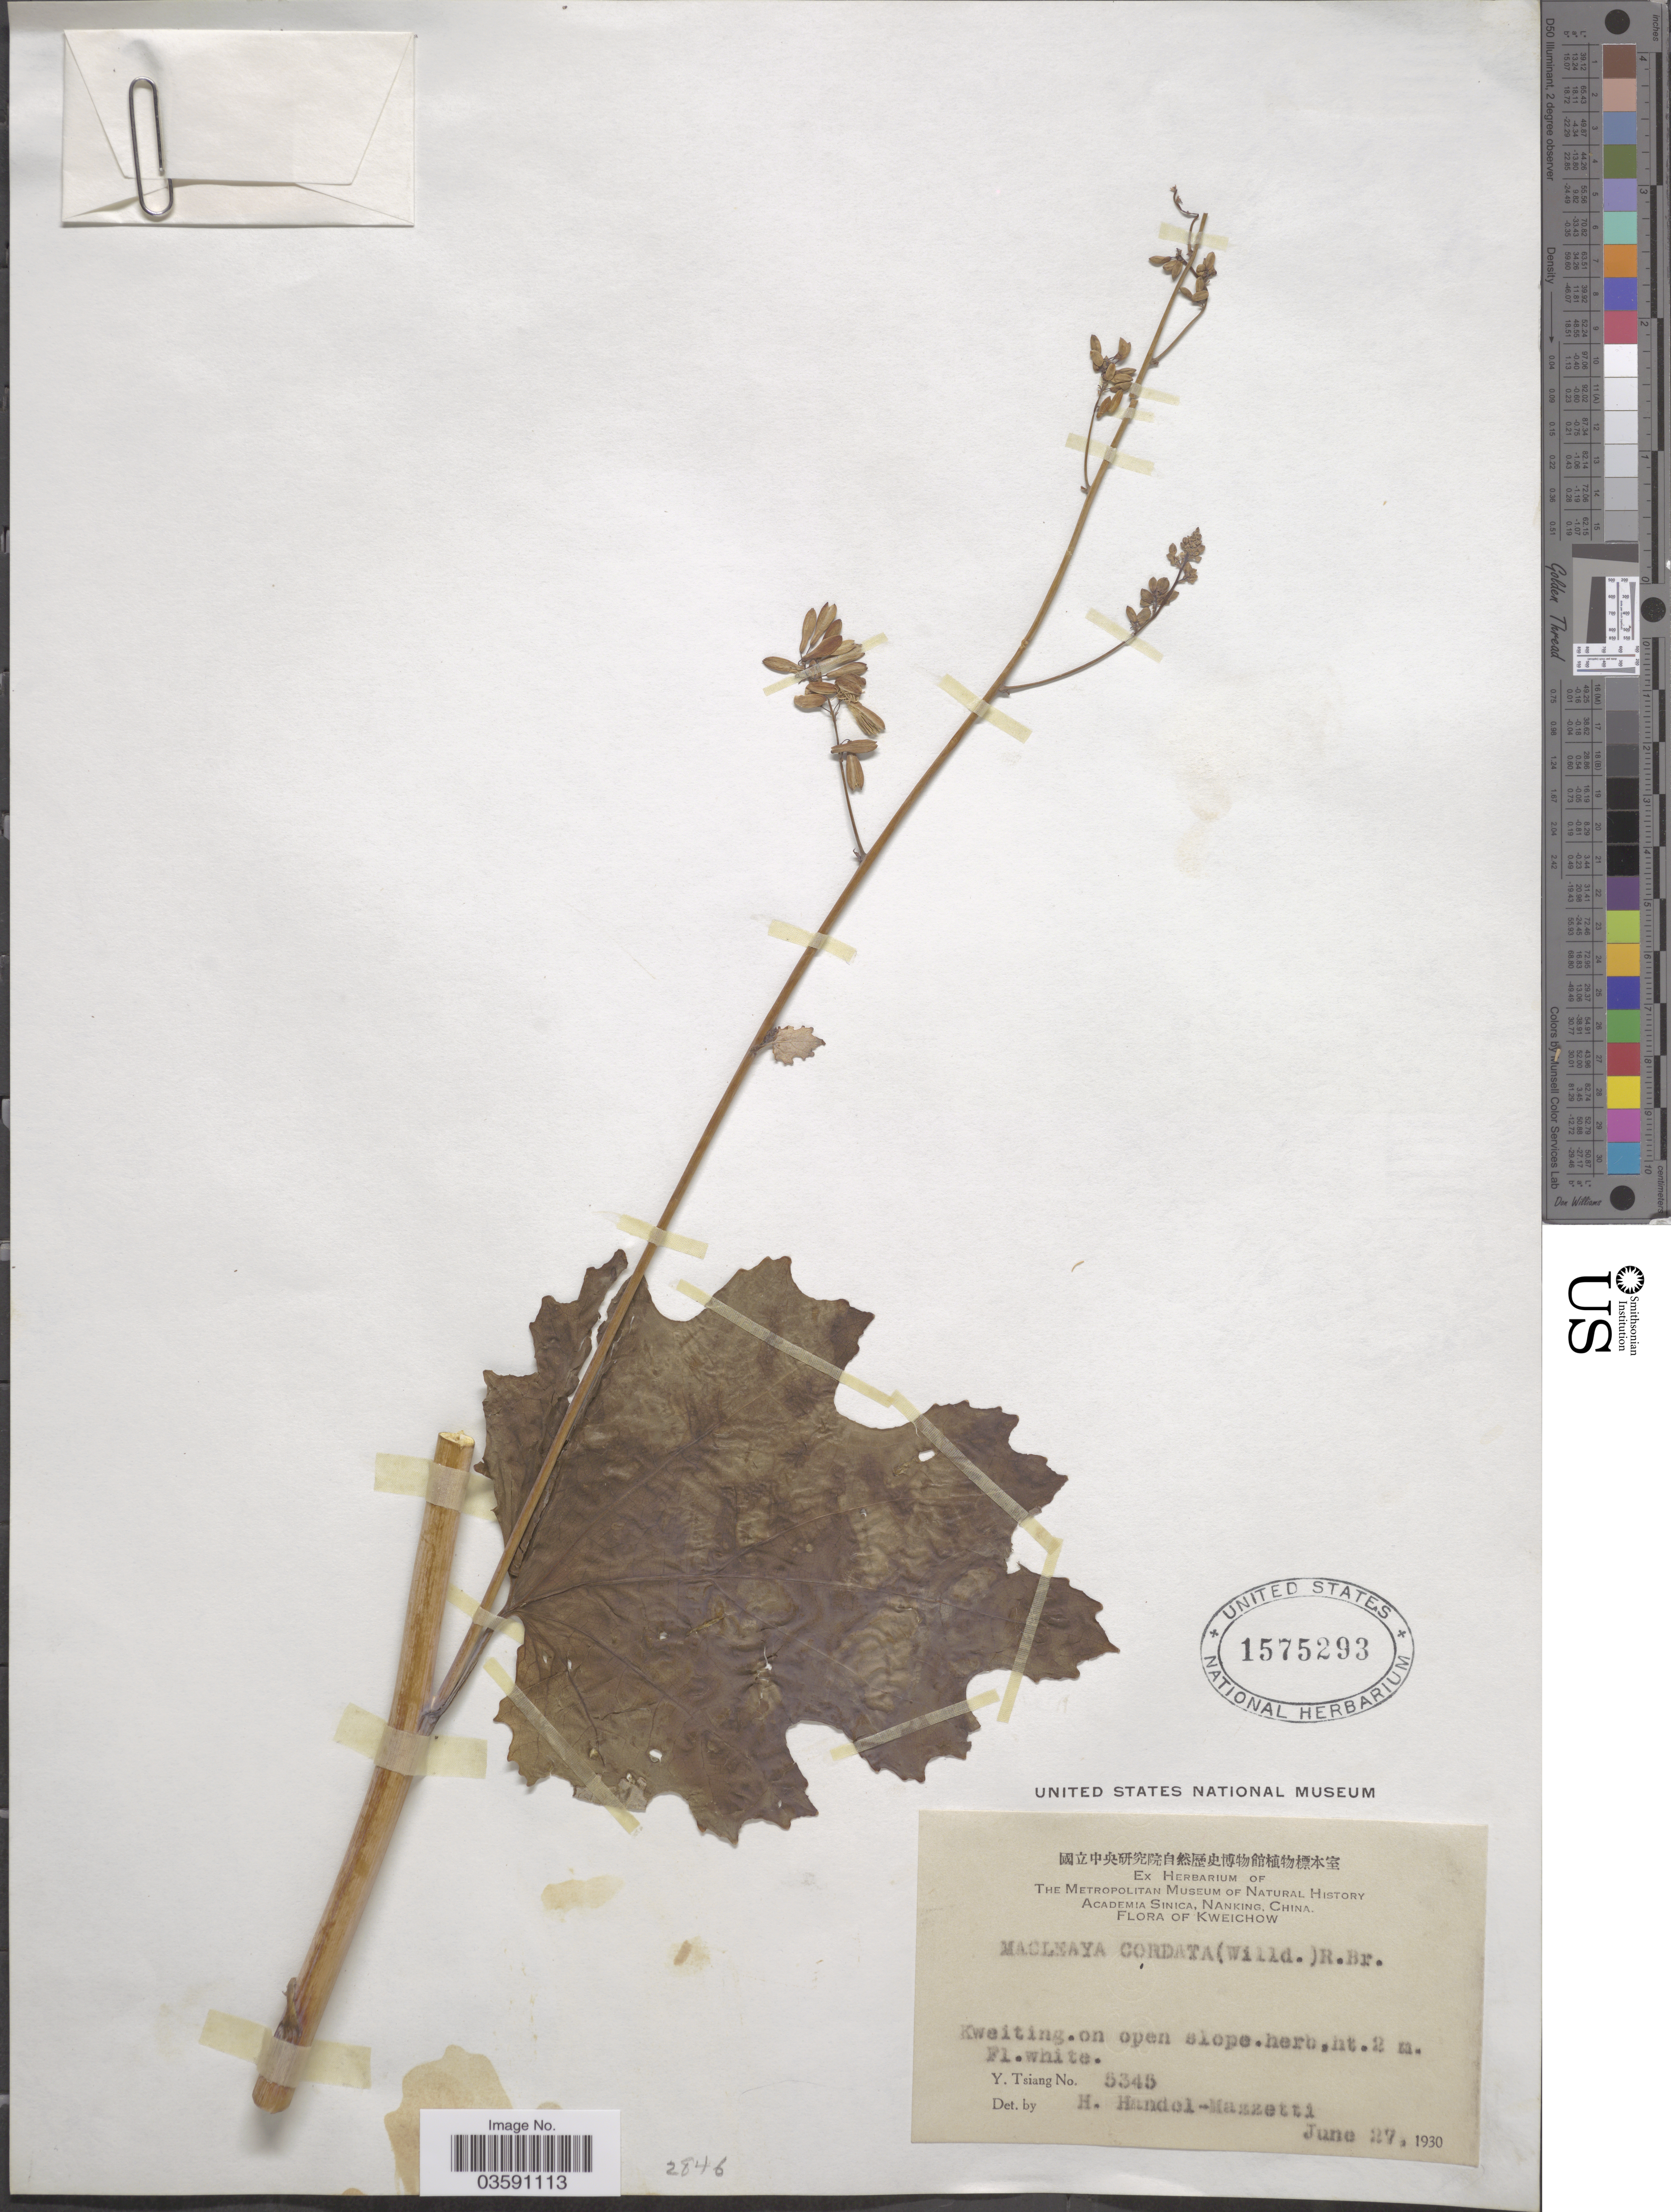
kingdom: Plantae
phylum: Tracheophyta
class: Magnoliopsida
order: Ranunculales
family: Papaveraceae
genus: Macleaya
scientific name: Macleaya cordata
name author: (Willd.) R. Br.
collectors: Y. Tsiang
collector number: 5345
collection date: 1930-06-27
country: China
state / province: Guizhou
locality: Kweichow. Kweiting. On open slope.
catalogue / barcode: US 1575293